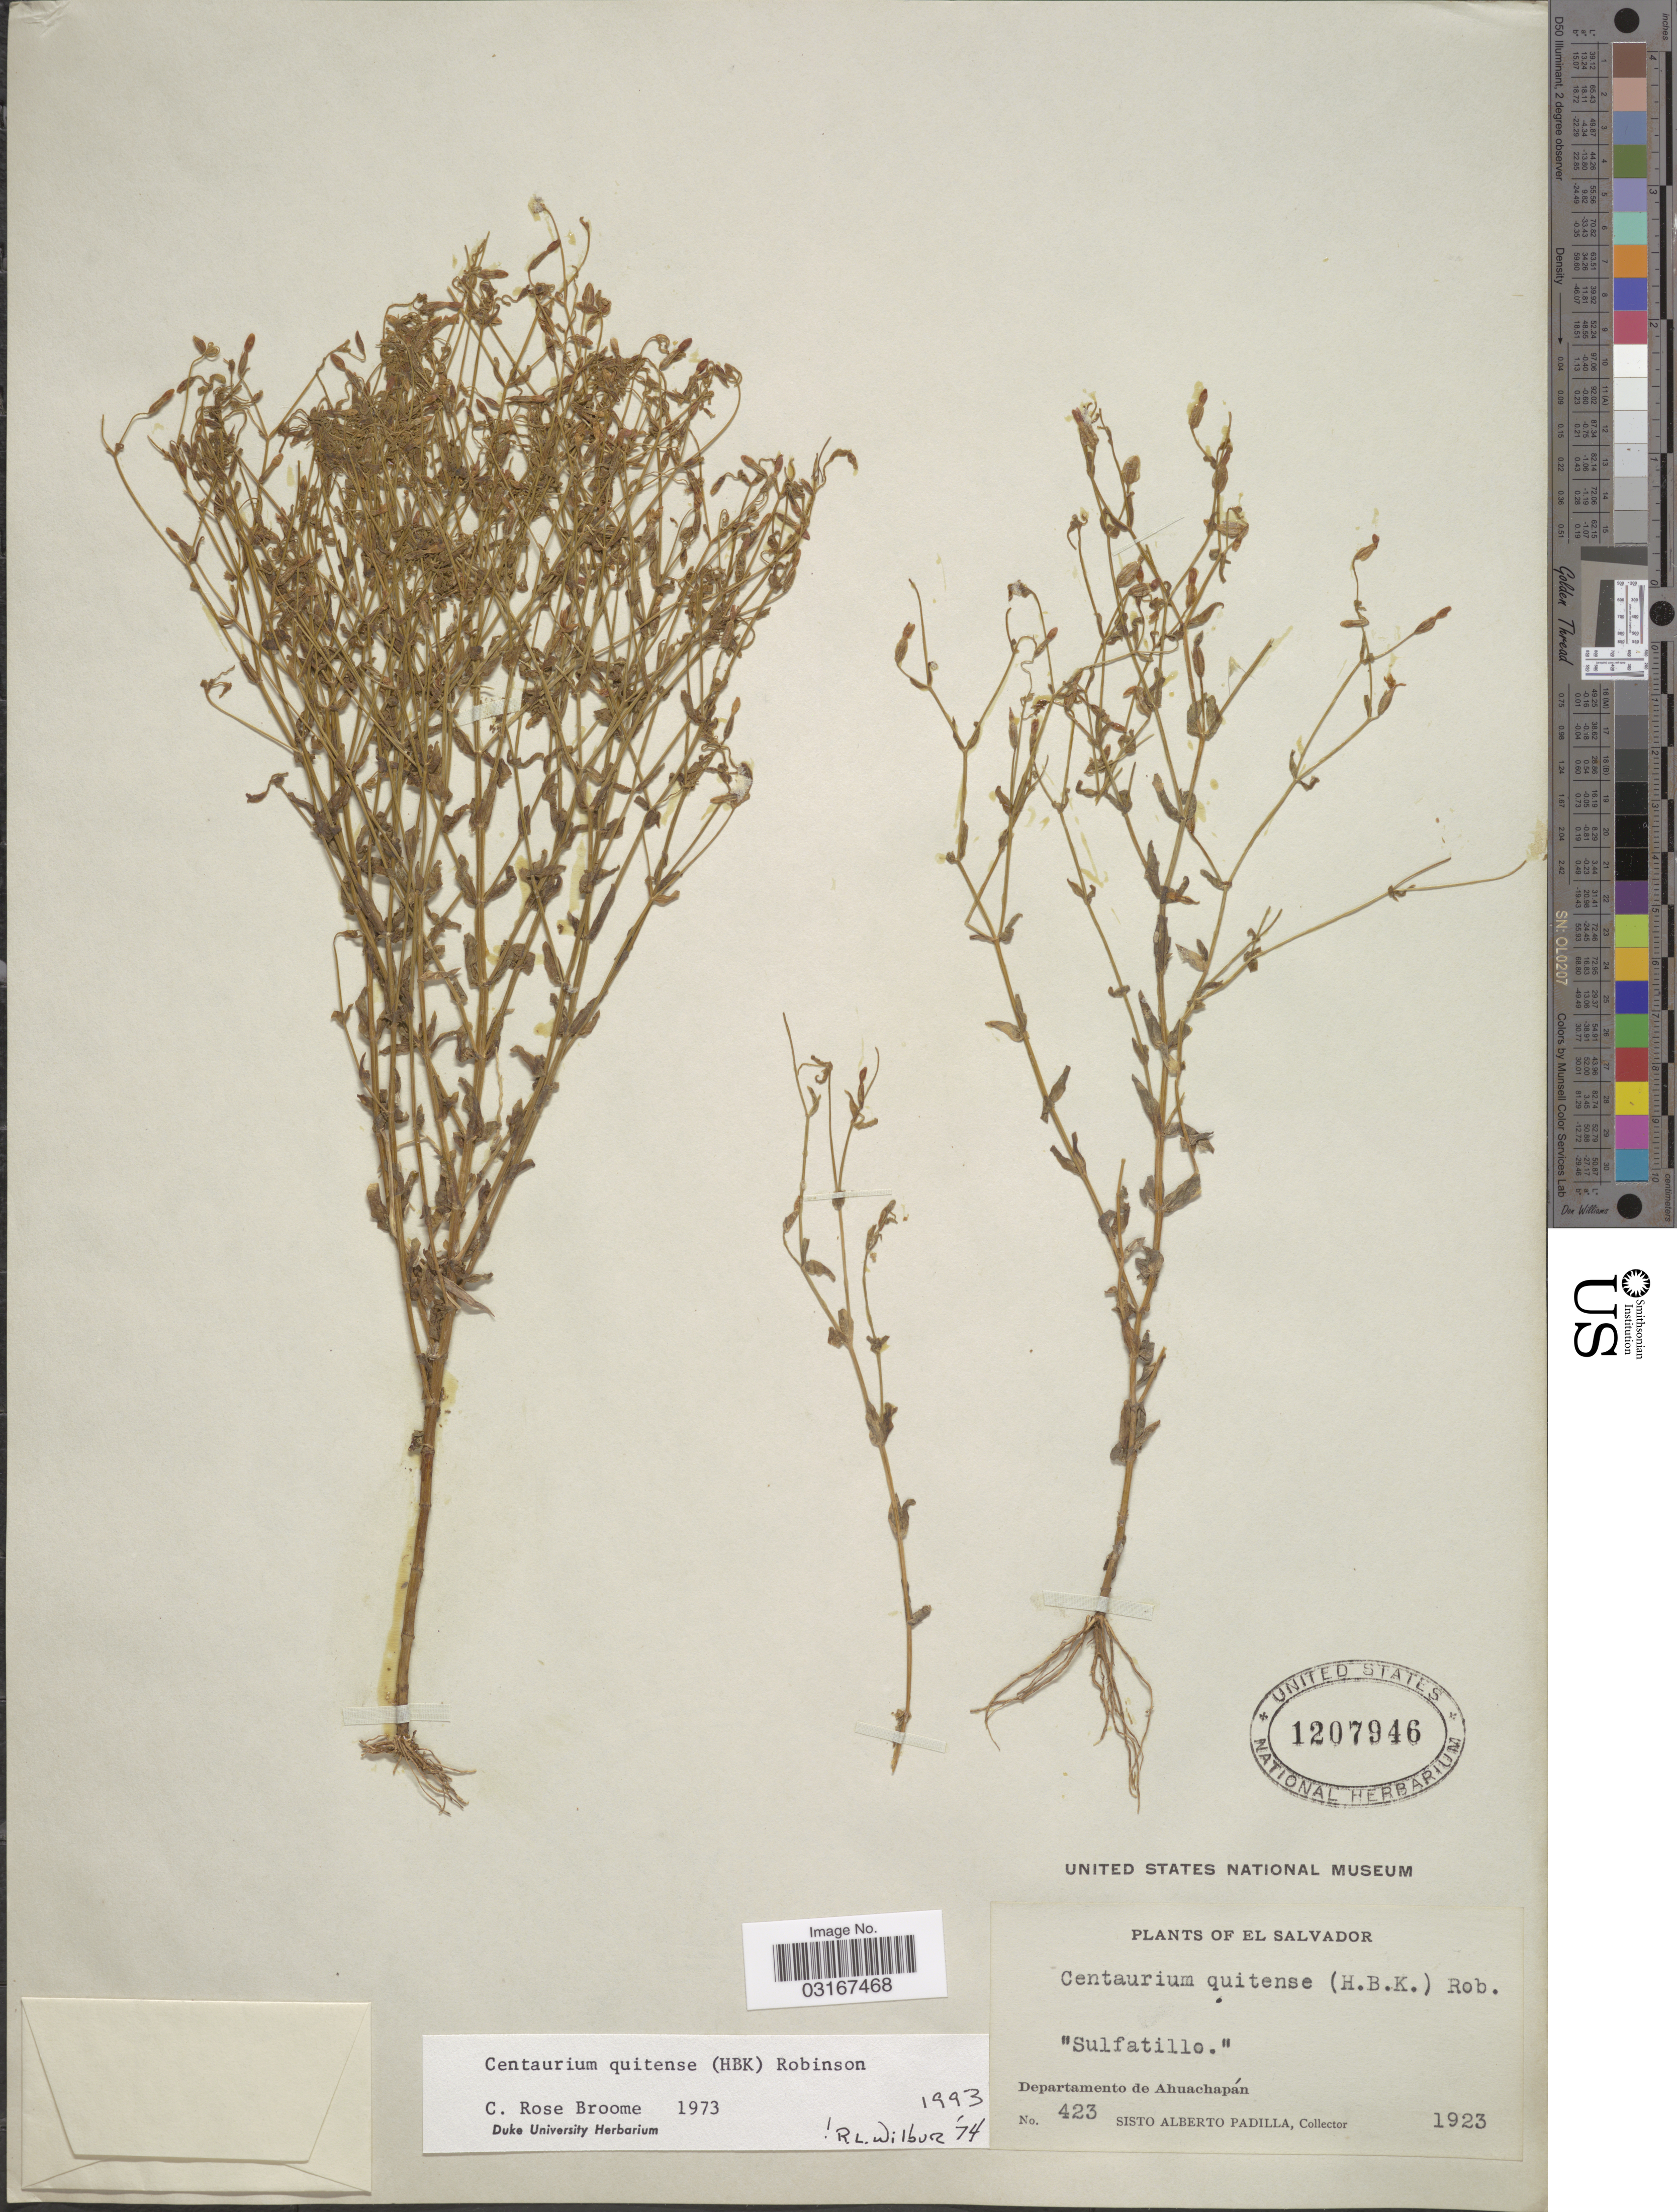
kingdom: Plantae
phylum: Tracheophyta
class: Magnoliopsida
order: Gentianales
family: Gentianaceae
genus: Centaurium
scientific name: Centaurium quitense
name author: (Kunth) B.L. Rob.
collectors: S. A. Padilla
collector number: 423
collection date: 1923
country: El Salvador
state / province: Ahuachapan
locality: Departamento de Ahuachapán.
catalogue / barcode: US 1207946